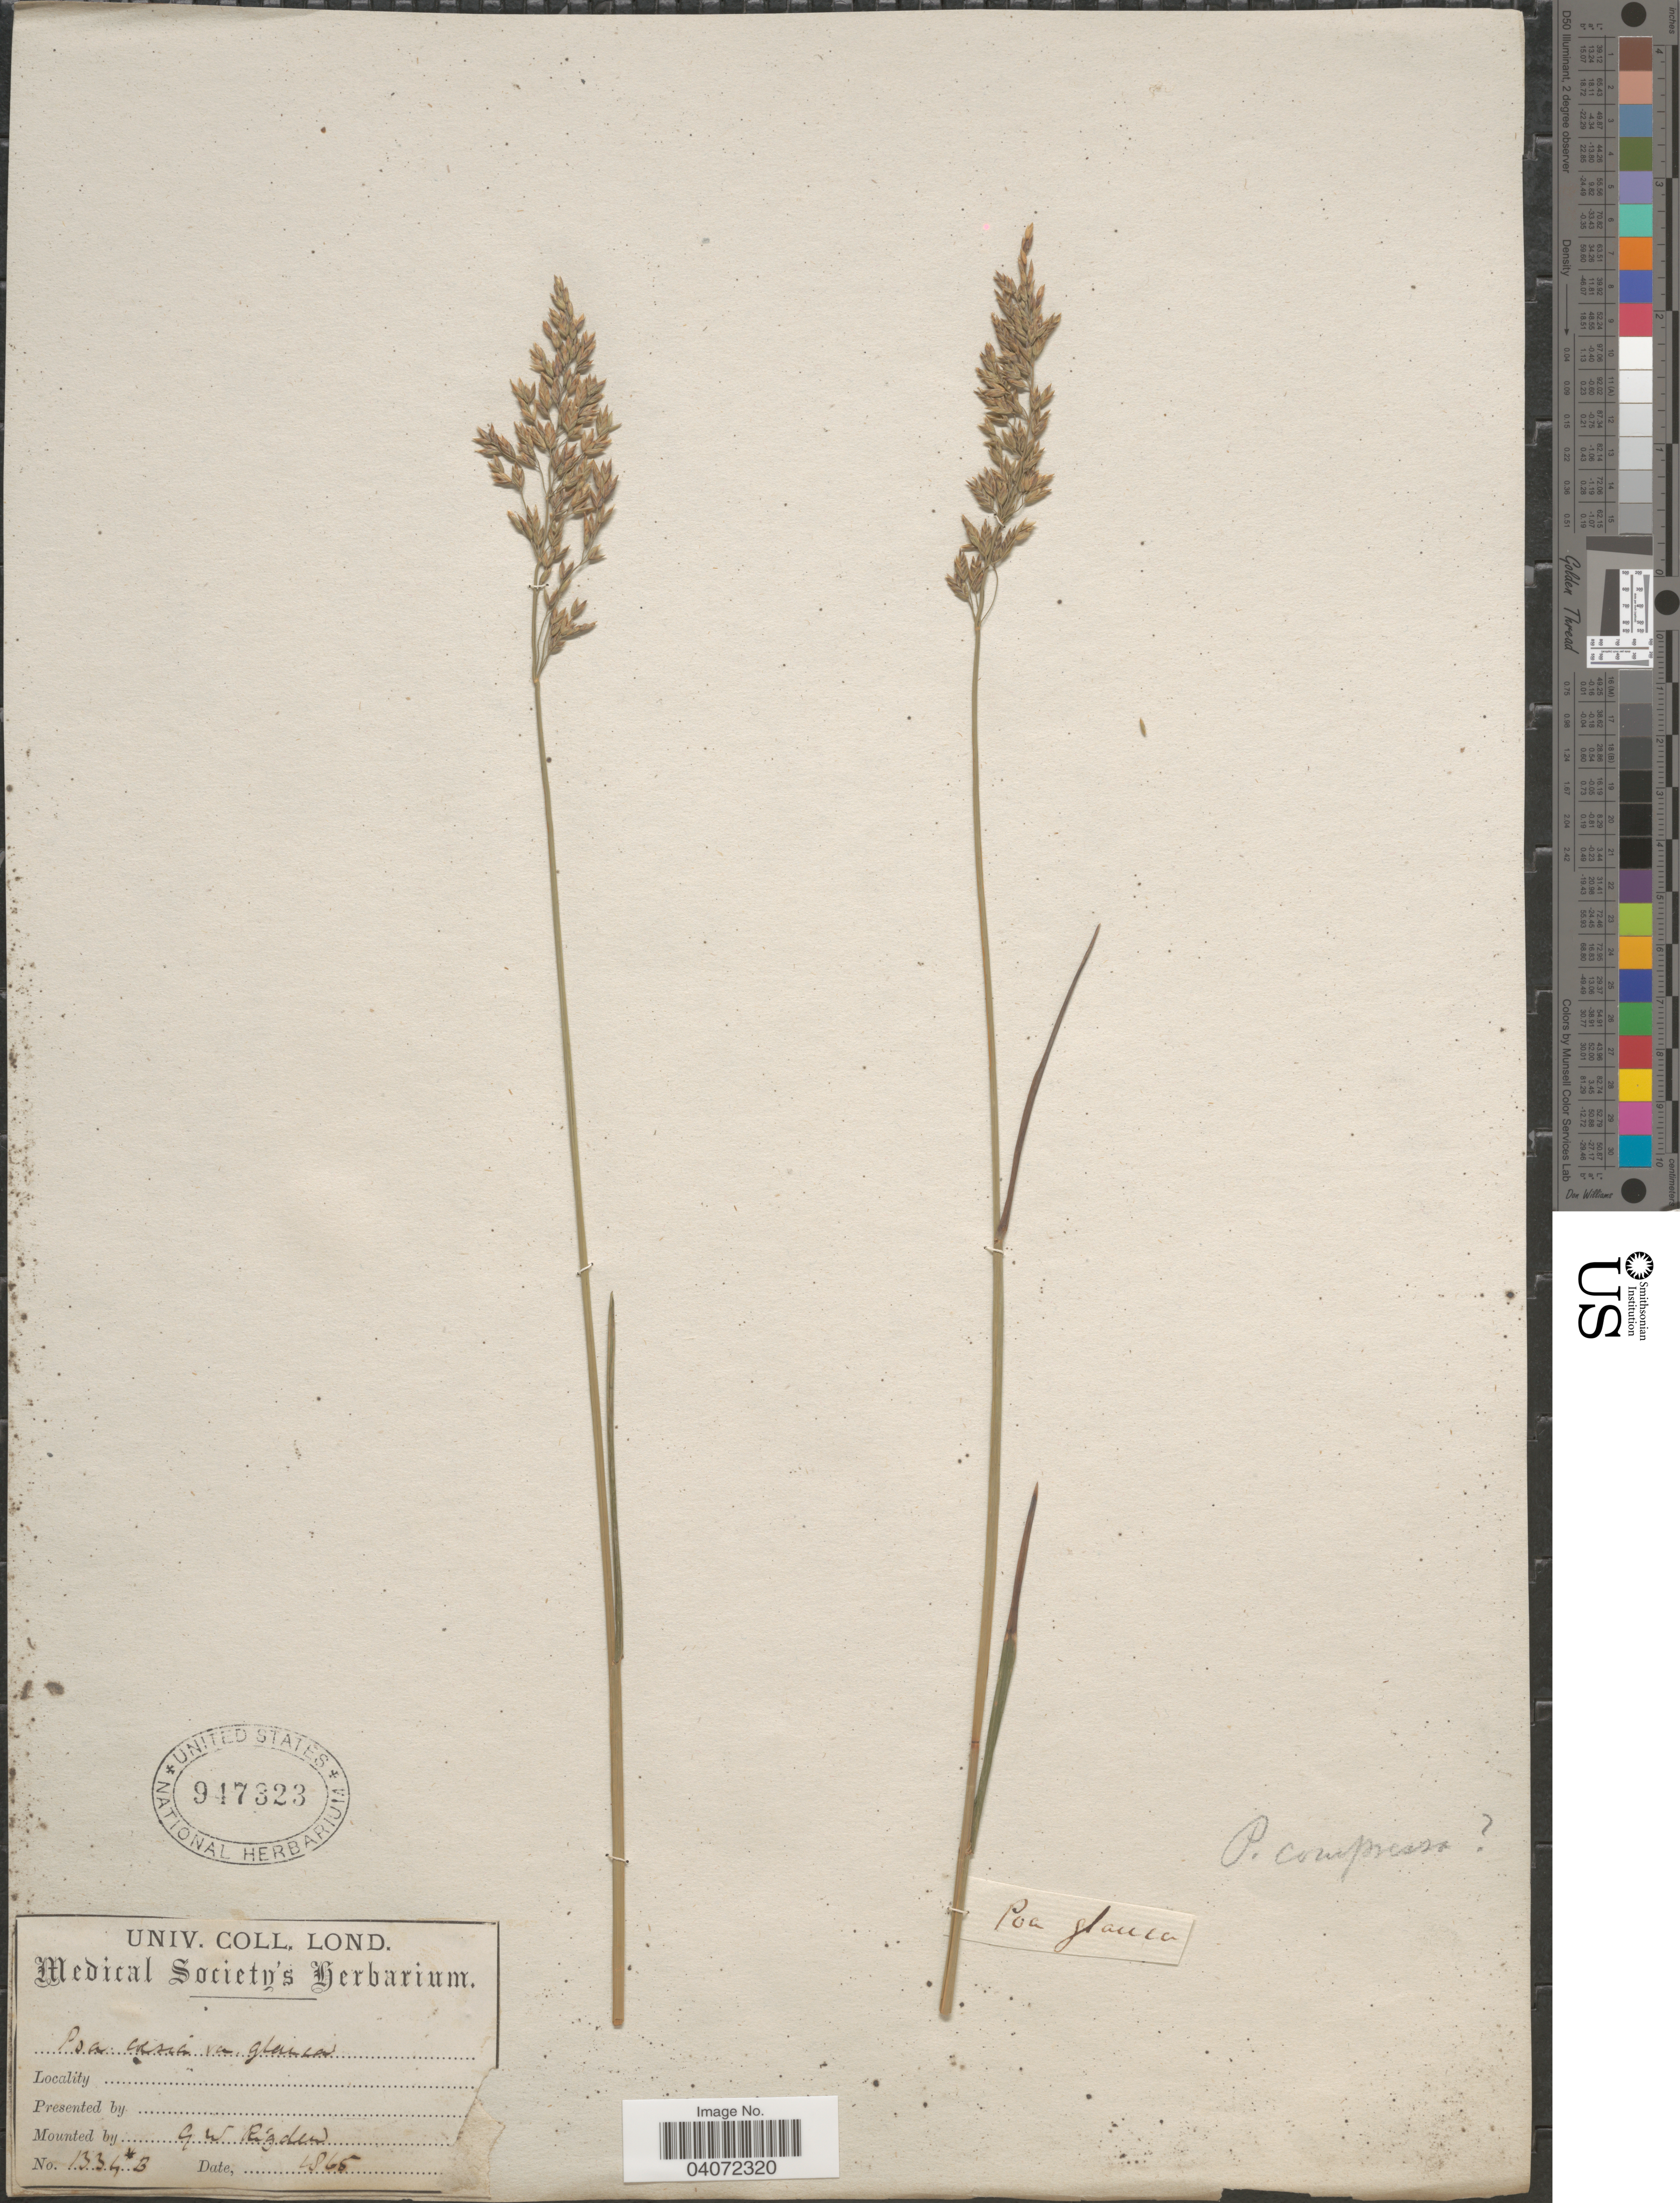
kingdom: Plantae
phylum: Tracheophyta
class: Liliopsida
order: Poales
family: Poaceae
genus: Poa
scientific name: Poa nemoralis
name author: L.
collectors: G. Rigden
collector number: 1334B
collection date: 1865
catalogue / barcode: US 947323